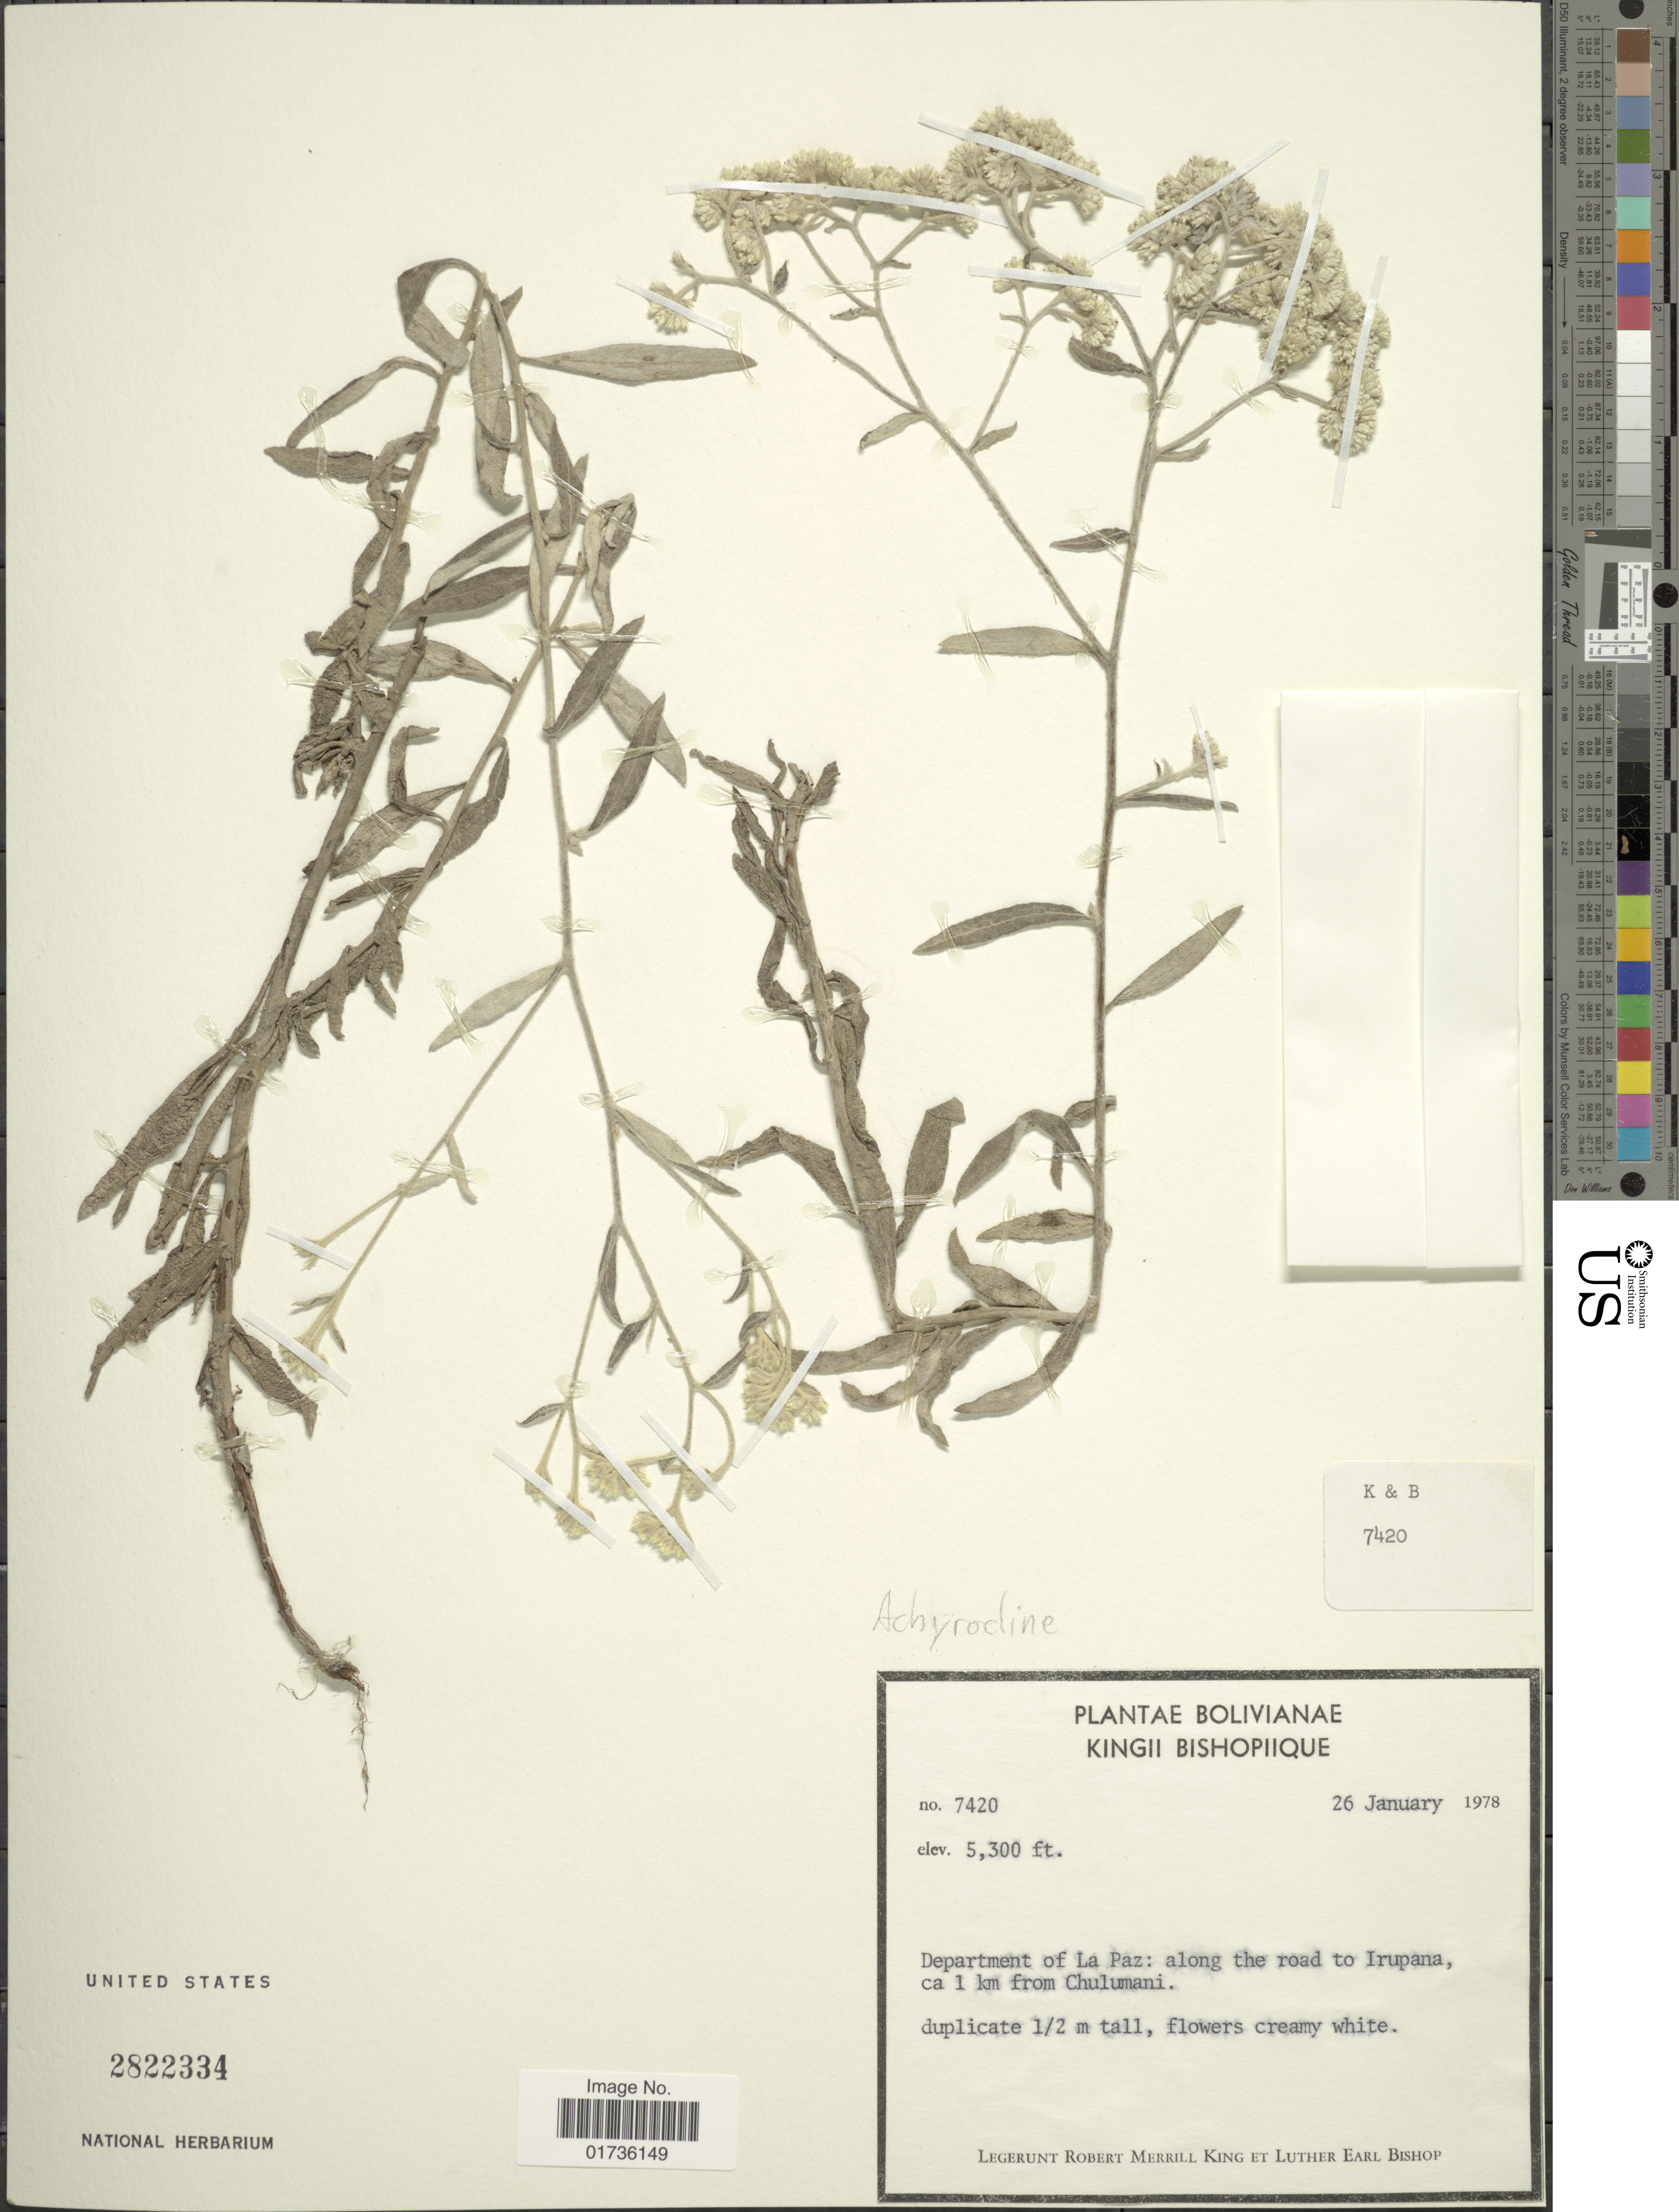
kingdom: Plantae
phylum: Tracheophyta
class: Magnoliopsida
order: Asterales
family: Asteraceae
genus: Achyrocline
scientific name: Achyrocline sp.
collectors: R. M. King & L. E. Bishop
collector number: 7420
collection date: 1978-01-26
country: Bolivia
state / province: La Paz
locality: Department of La Paz: along the road to Irupana, ca 1 km from Chulumani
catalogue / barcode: US 2822334